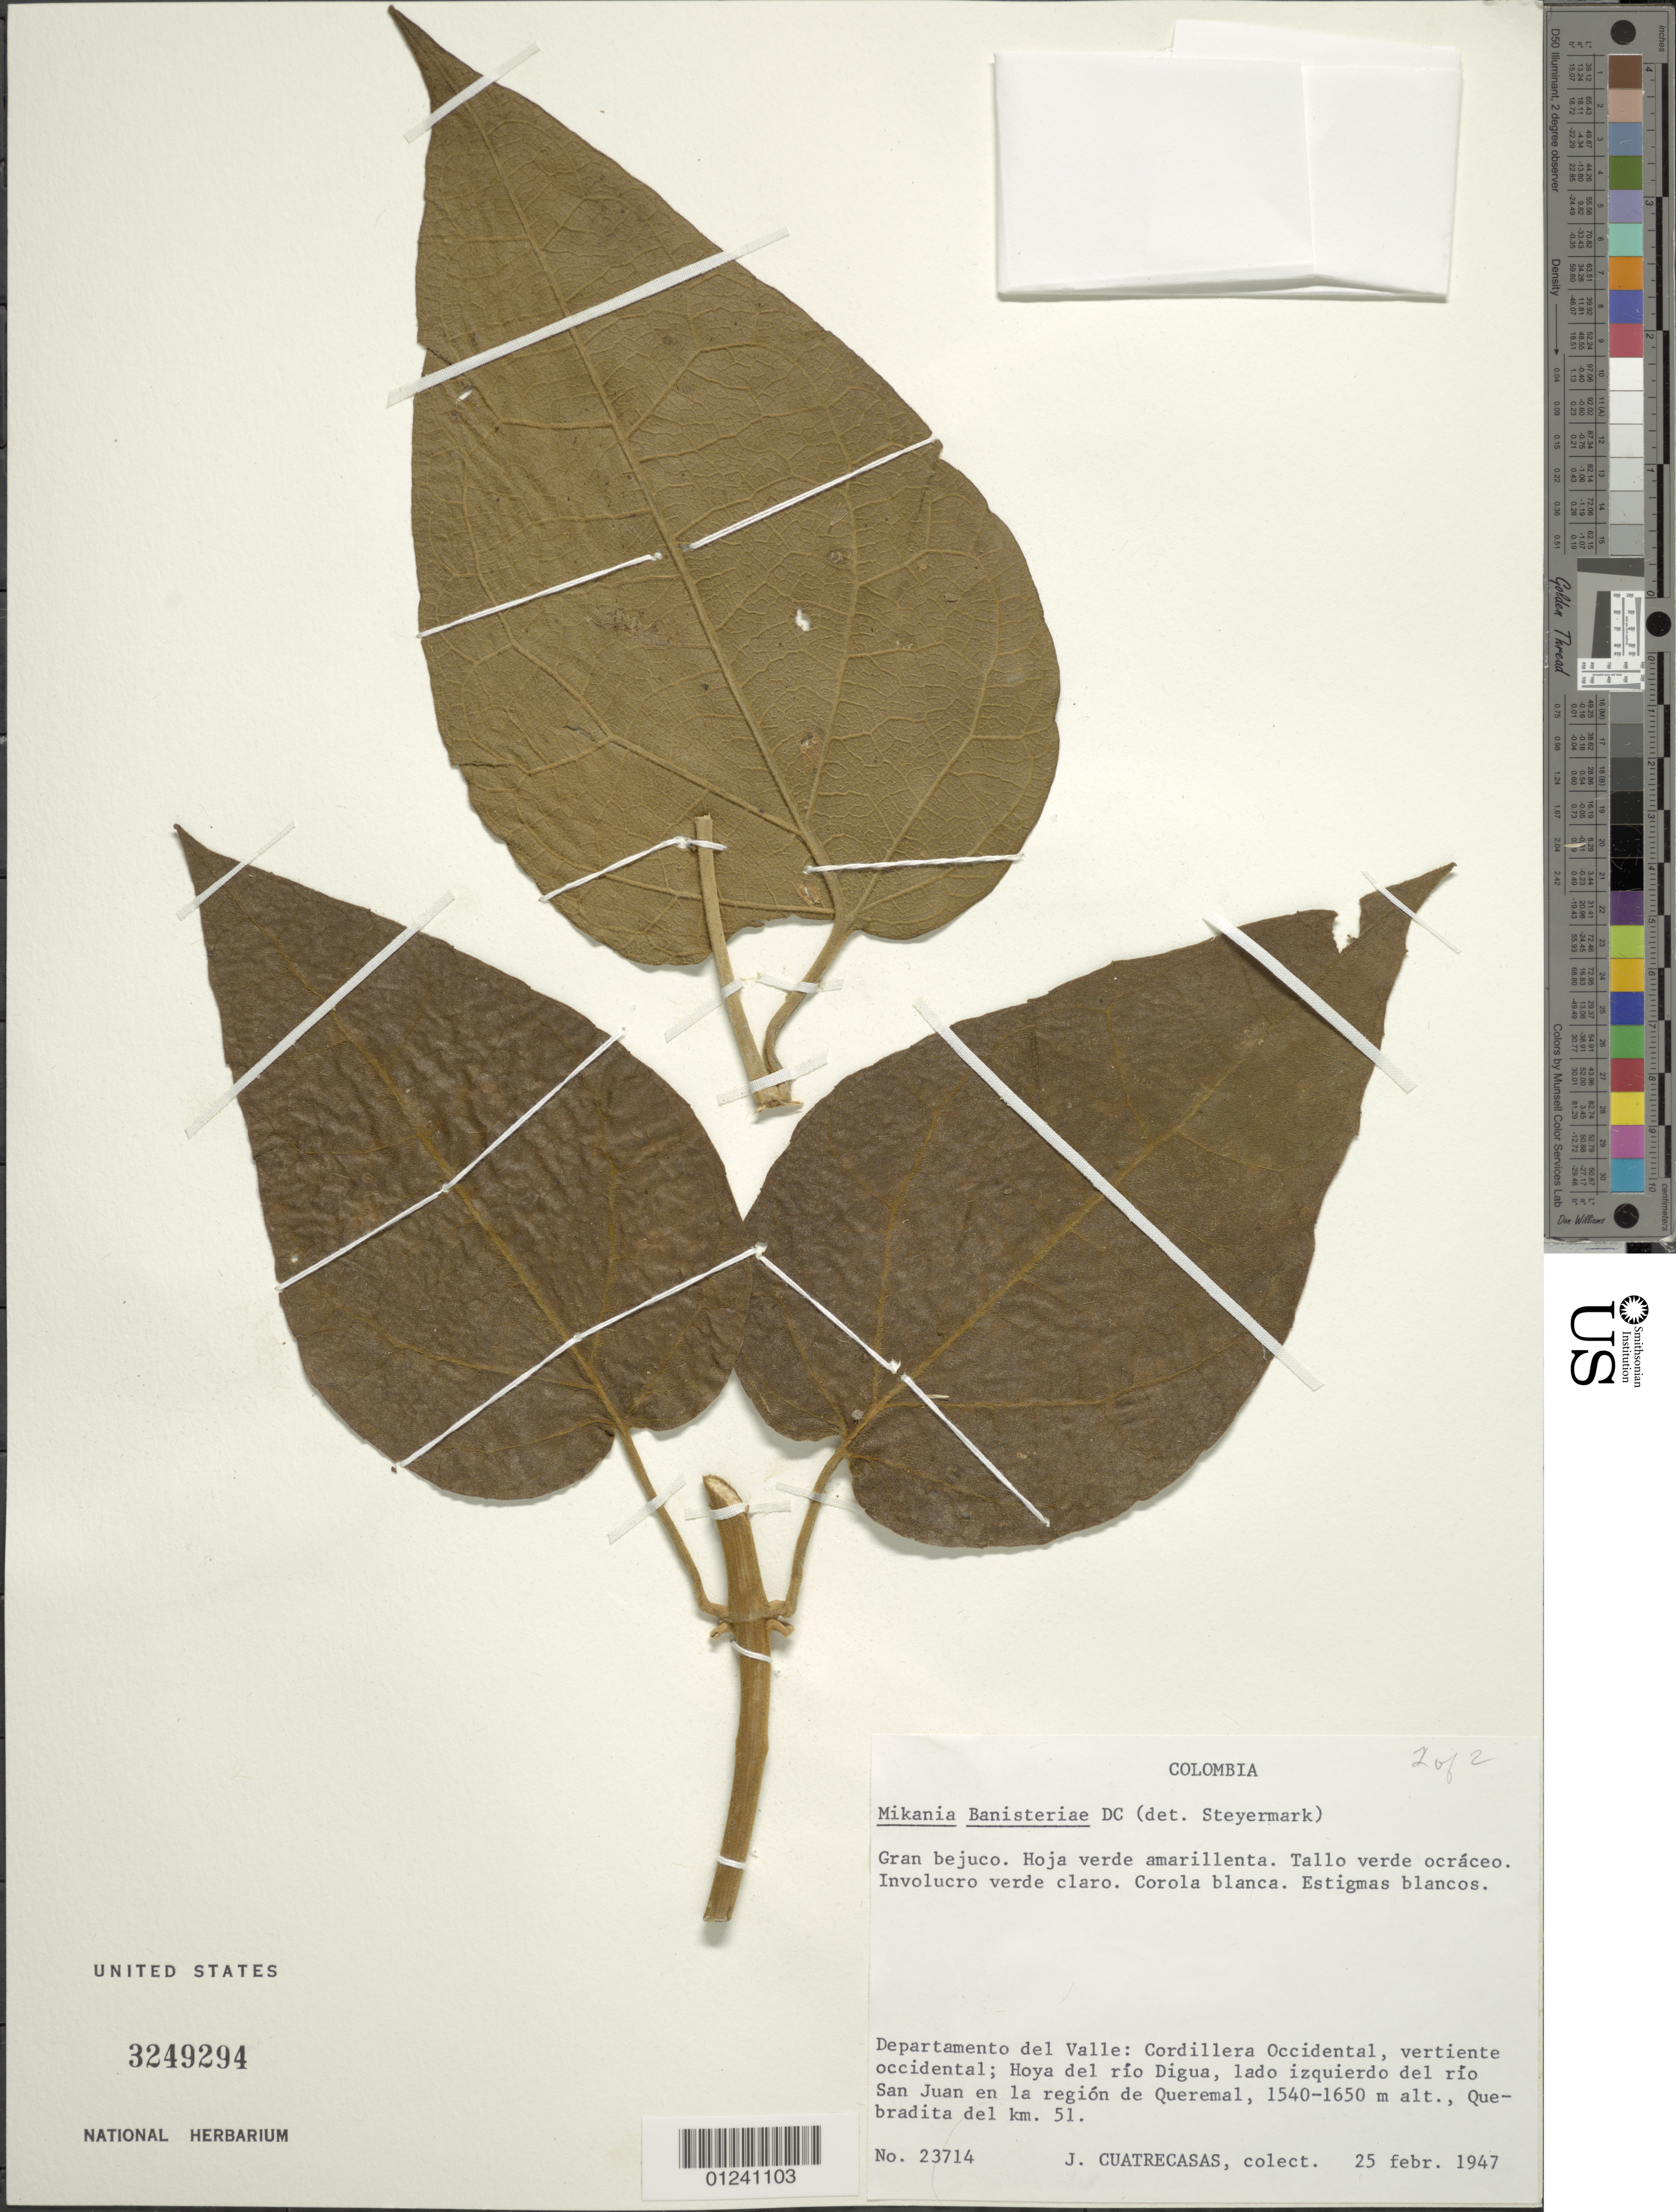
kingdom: Plantae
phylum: Tracheophyta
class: Magnoliopsida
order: Asterales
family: Asteraceae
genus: Mikania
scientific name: Mikania banisteriae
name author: DC.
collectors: J. Cuatrecasas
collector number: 23714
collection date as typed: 25 Feb 1947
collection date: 1947-02-25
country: Colombia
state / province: Valle del Cauca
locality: Cordillera Occidental, Vertiente Occidental, Hoya del Rio Digua, Lado Izquierdo del Rio San Juan en La region of Queremal.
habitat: Quebradita del km. 51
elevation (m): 1540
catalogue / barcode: US 3249294